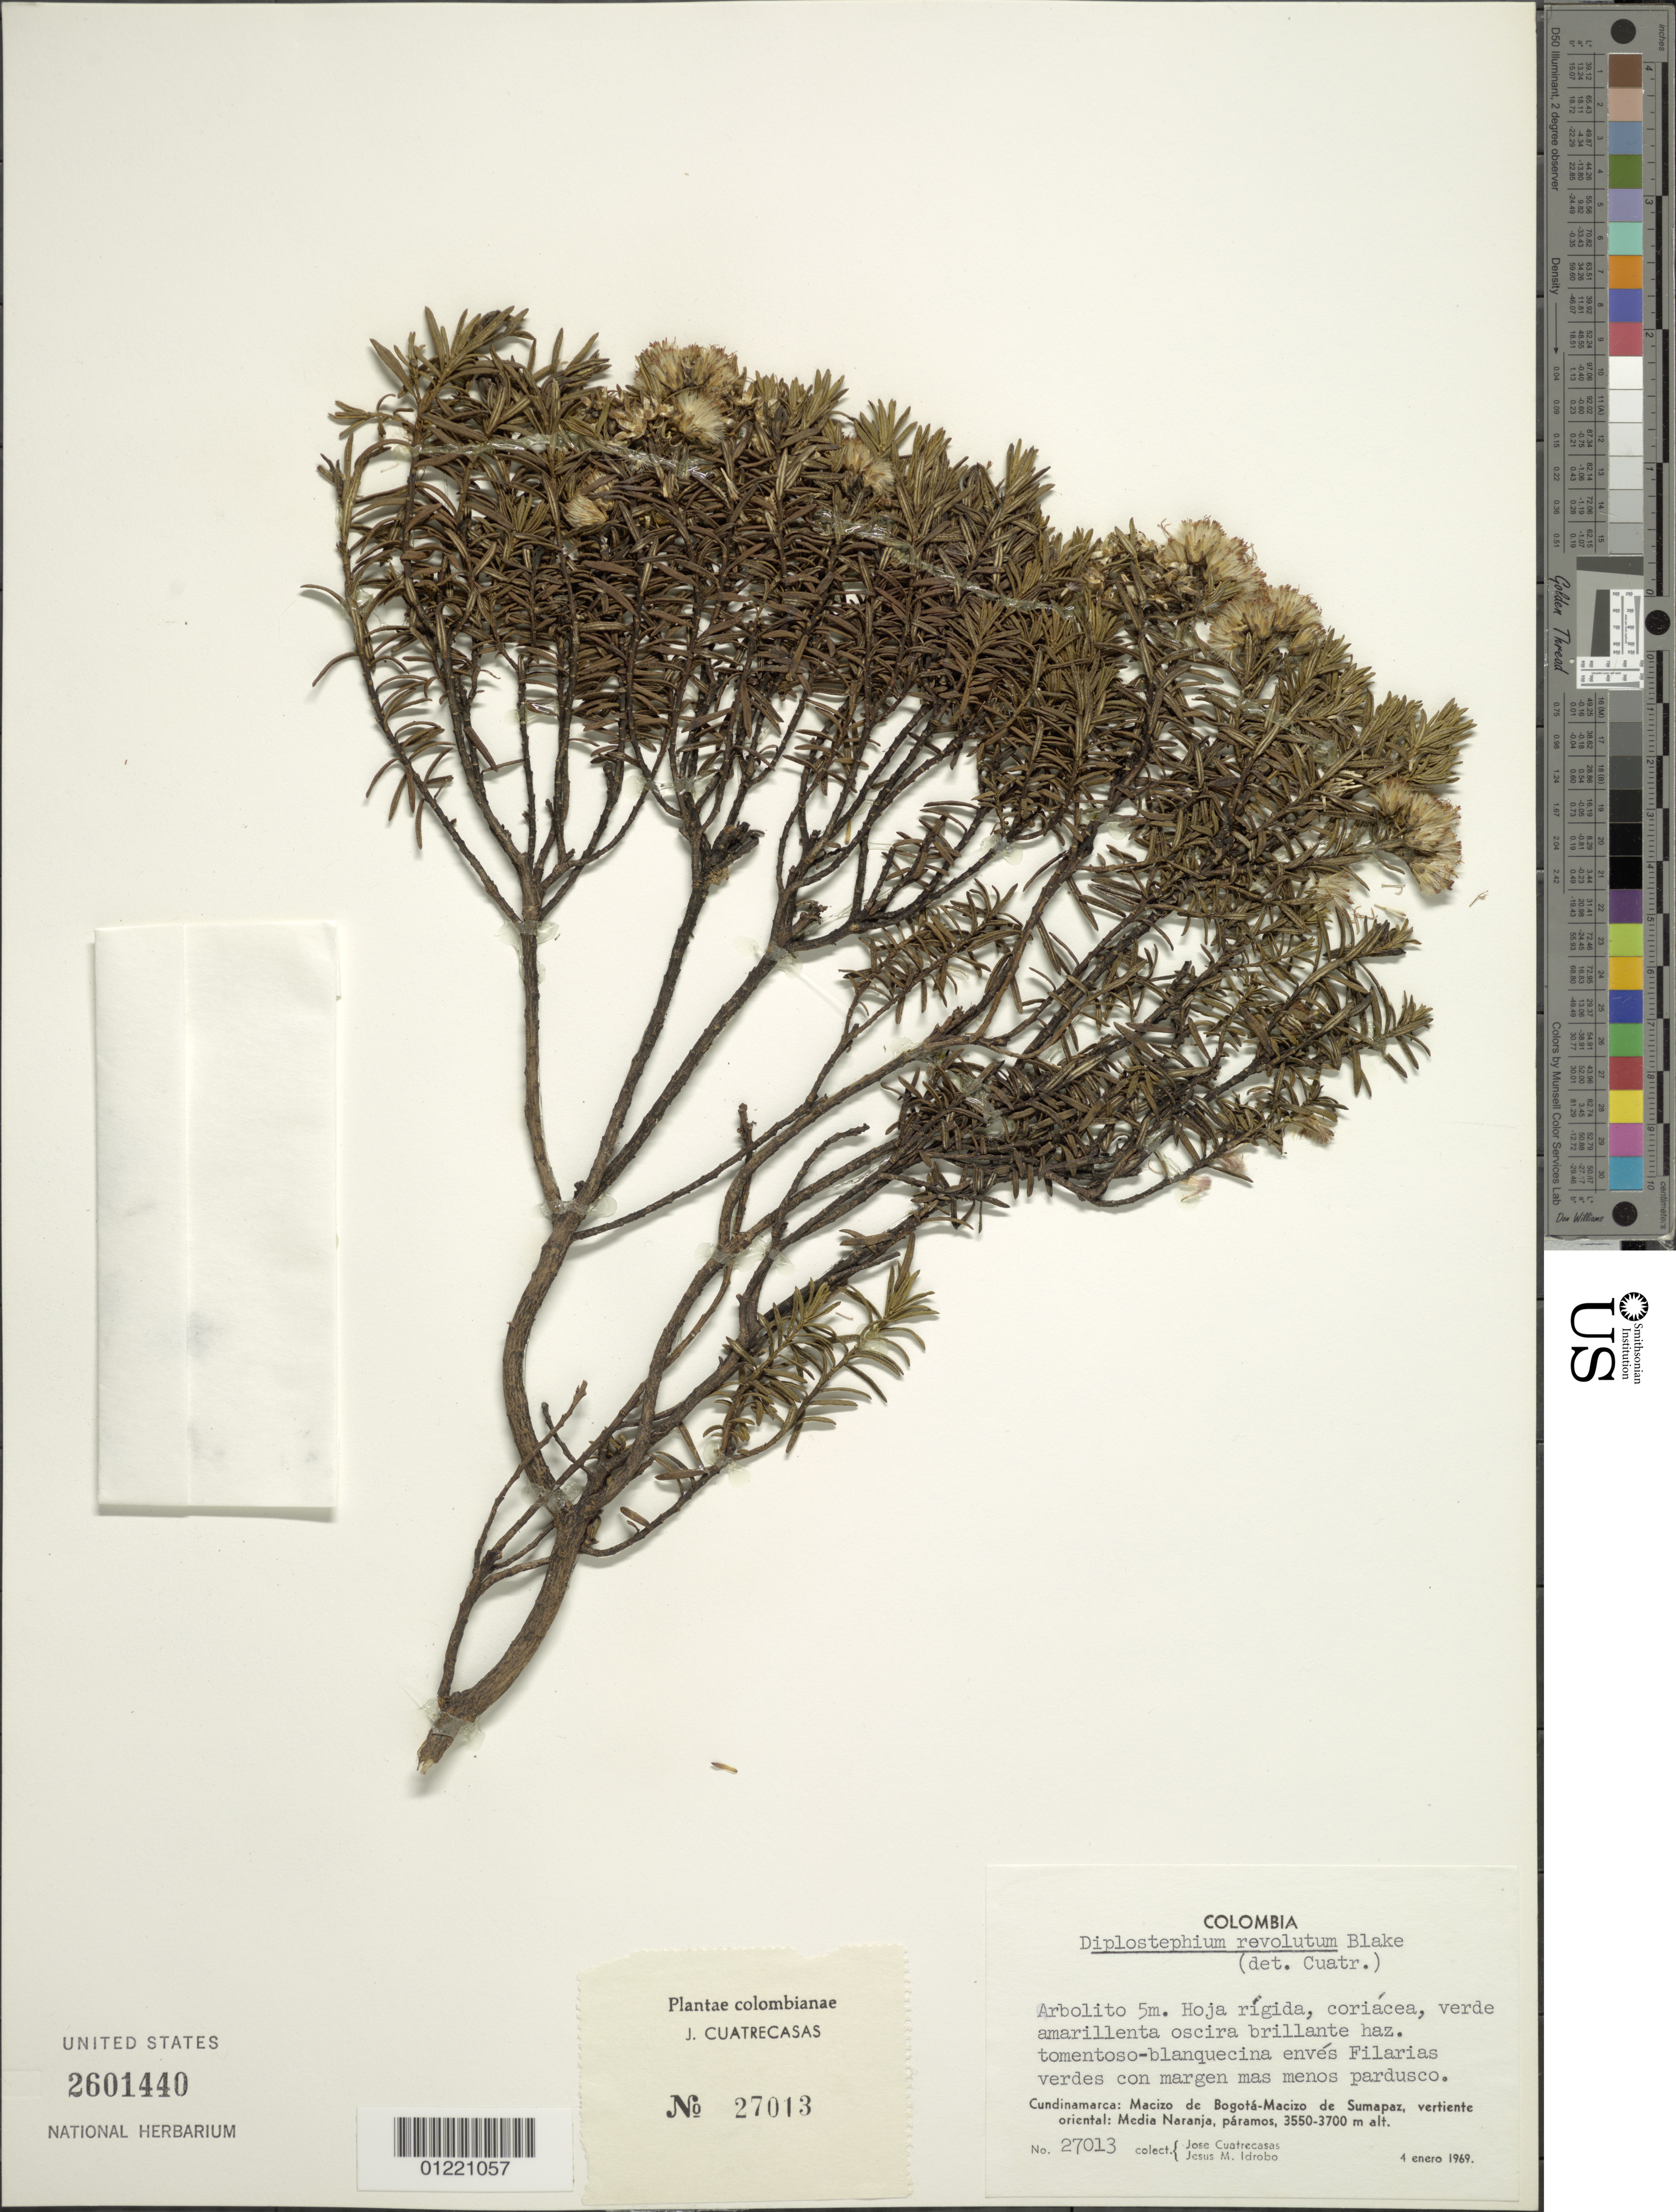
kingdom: Plantae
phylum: Tracheophyta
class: Magnoliopsida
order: Asterales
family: Asteraceae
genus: Diplostephium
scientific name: Diplostephium revolutum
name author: S.F. Blake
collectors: J. Cuatrecasas & J. M. Idrobo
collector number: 27013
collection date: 1969-01-04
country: Colombia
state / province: Cundinamarca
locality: Macizo de Bogota-Macizo de Sumapaz, vertiente oriental: Media Naranja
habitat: paramos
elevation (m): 3550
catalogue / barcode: US 2601440